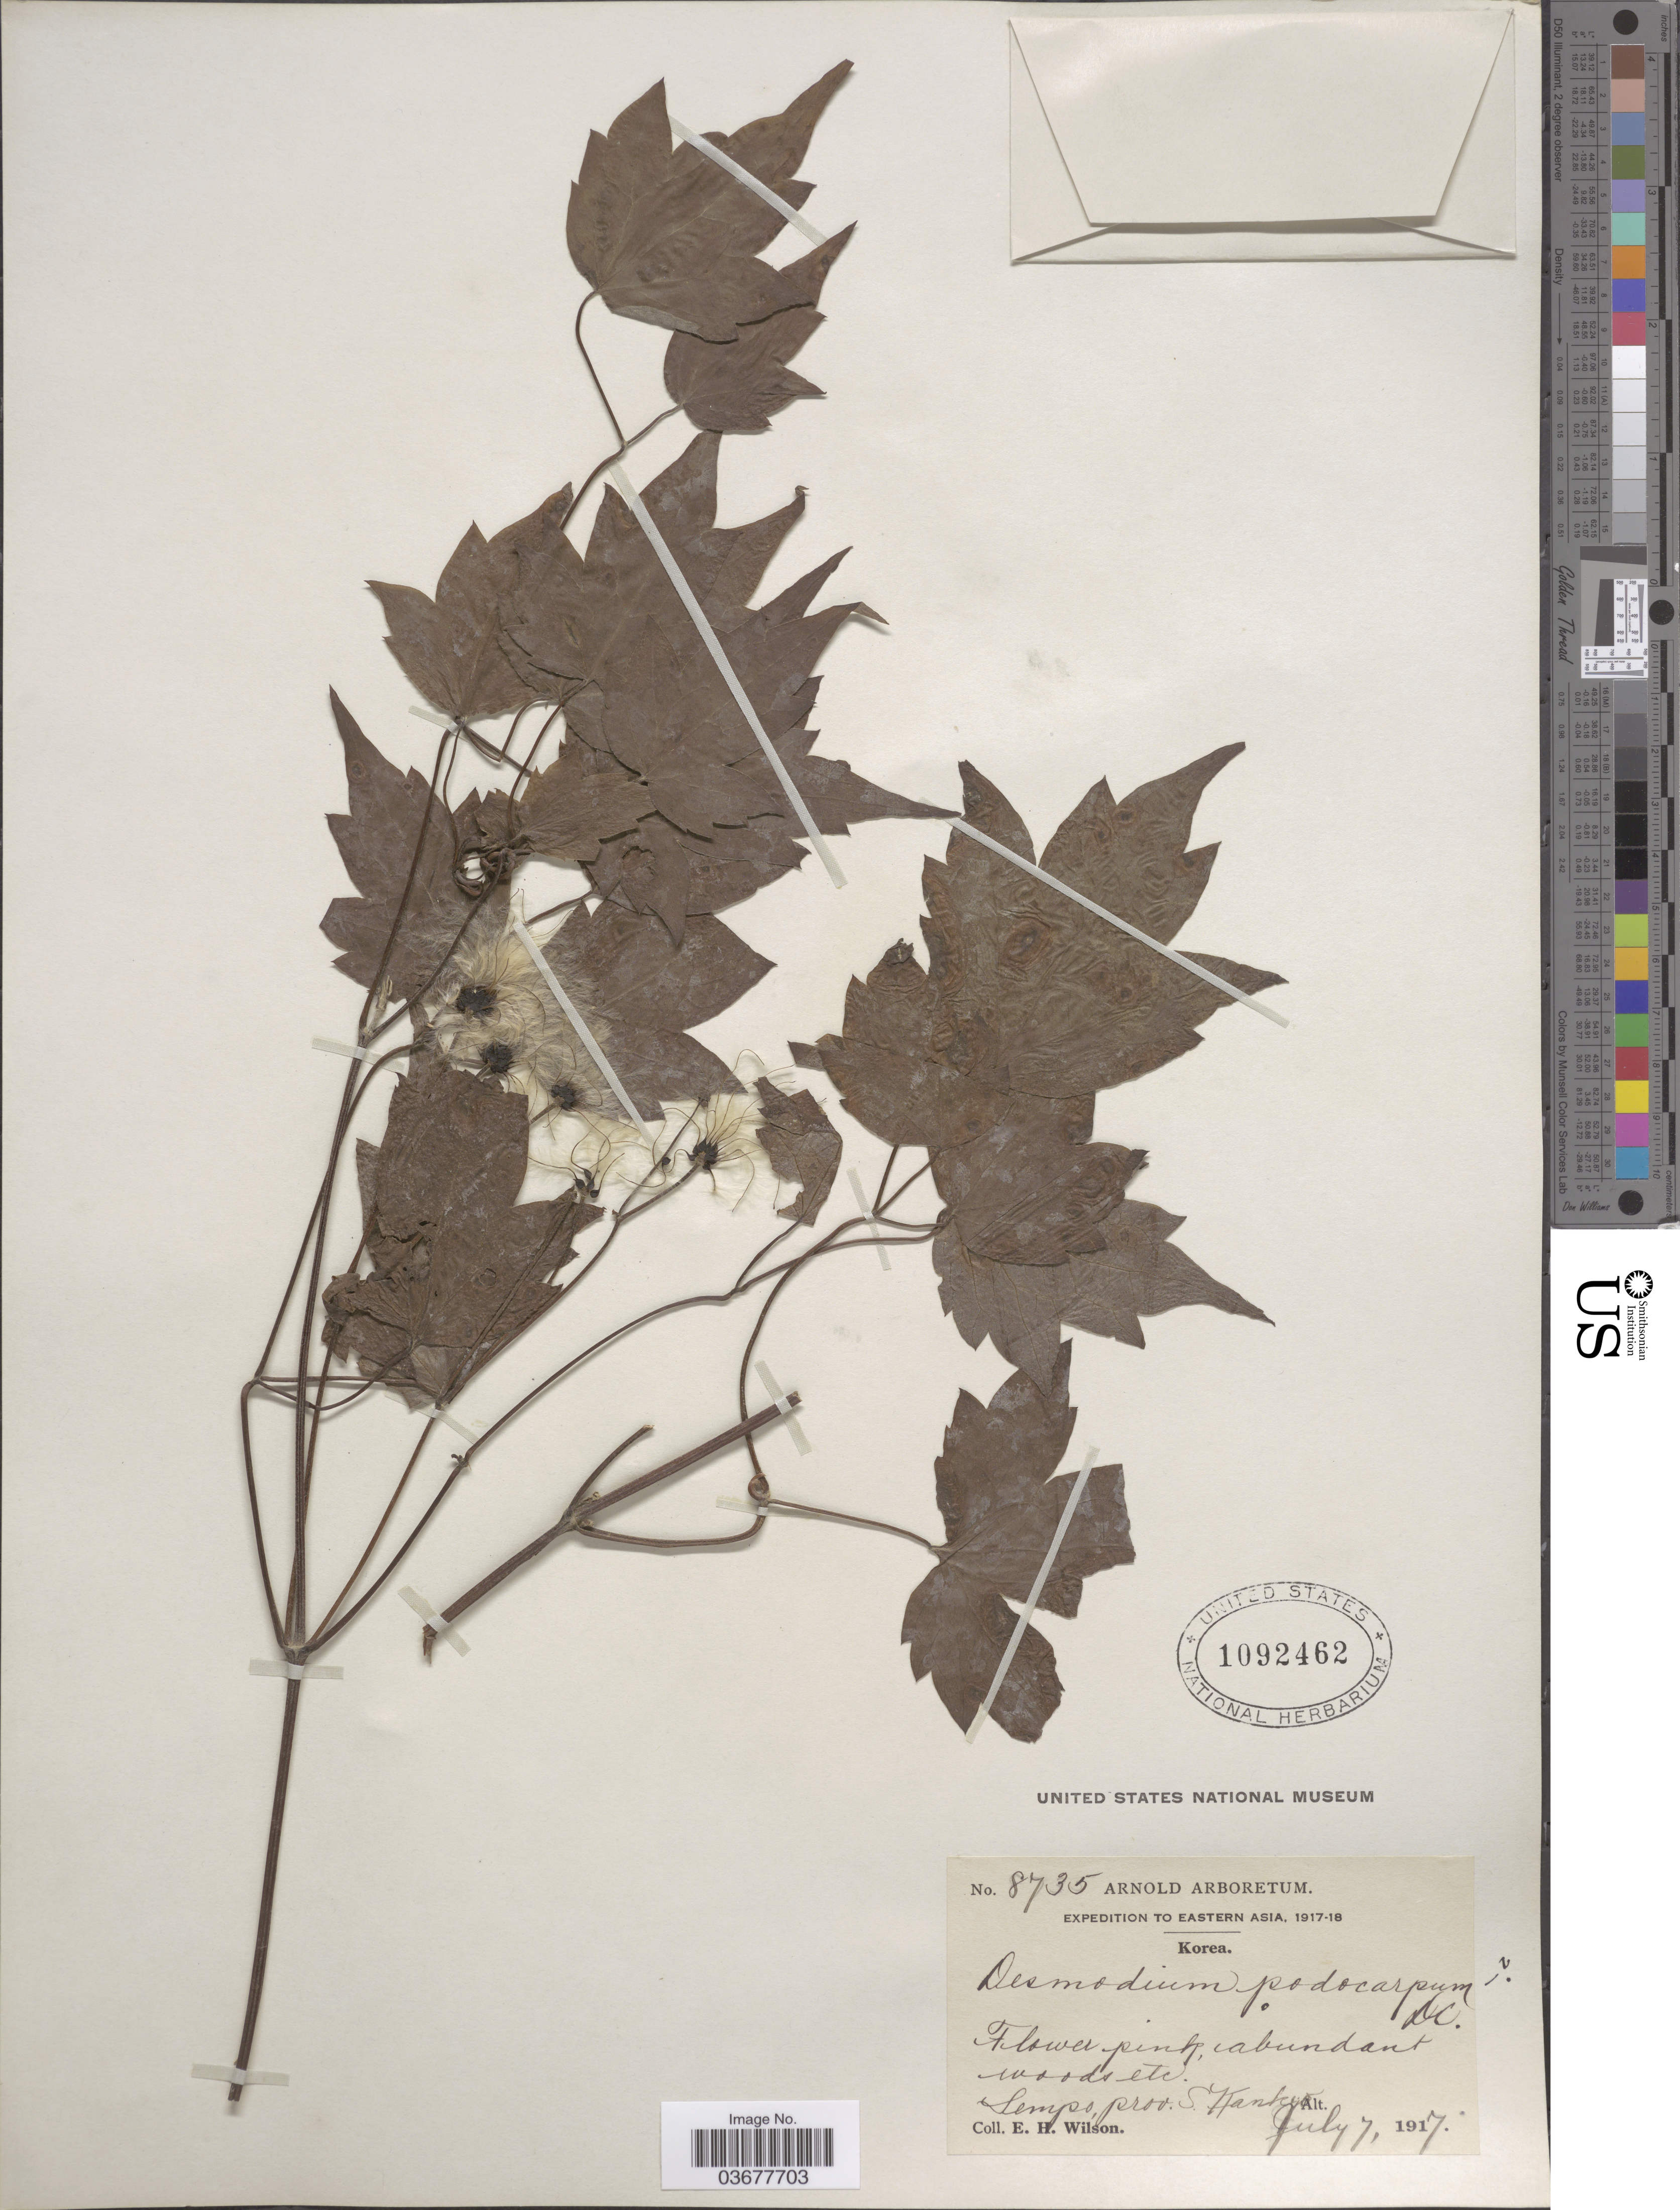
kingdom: Plantae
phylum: Tracheophyta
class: Magnoliopsida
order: Ranunculales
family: Ranunculaceae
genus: Clematis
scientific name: Clematis sp.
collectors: E. Wilson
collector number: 8735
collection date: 1917-07-07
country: North Korea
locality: Sempo, prov. S. Kankyo.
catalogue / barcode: US 1092462